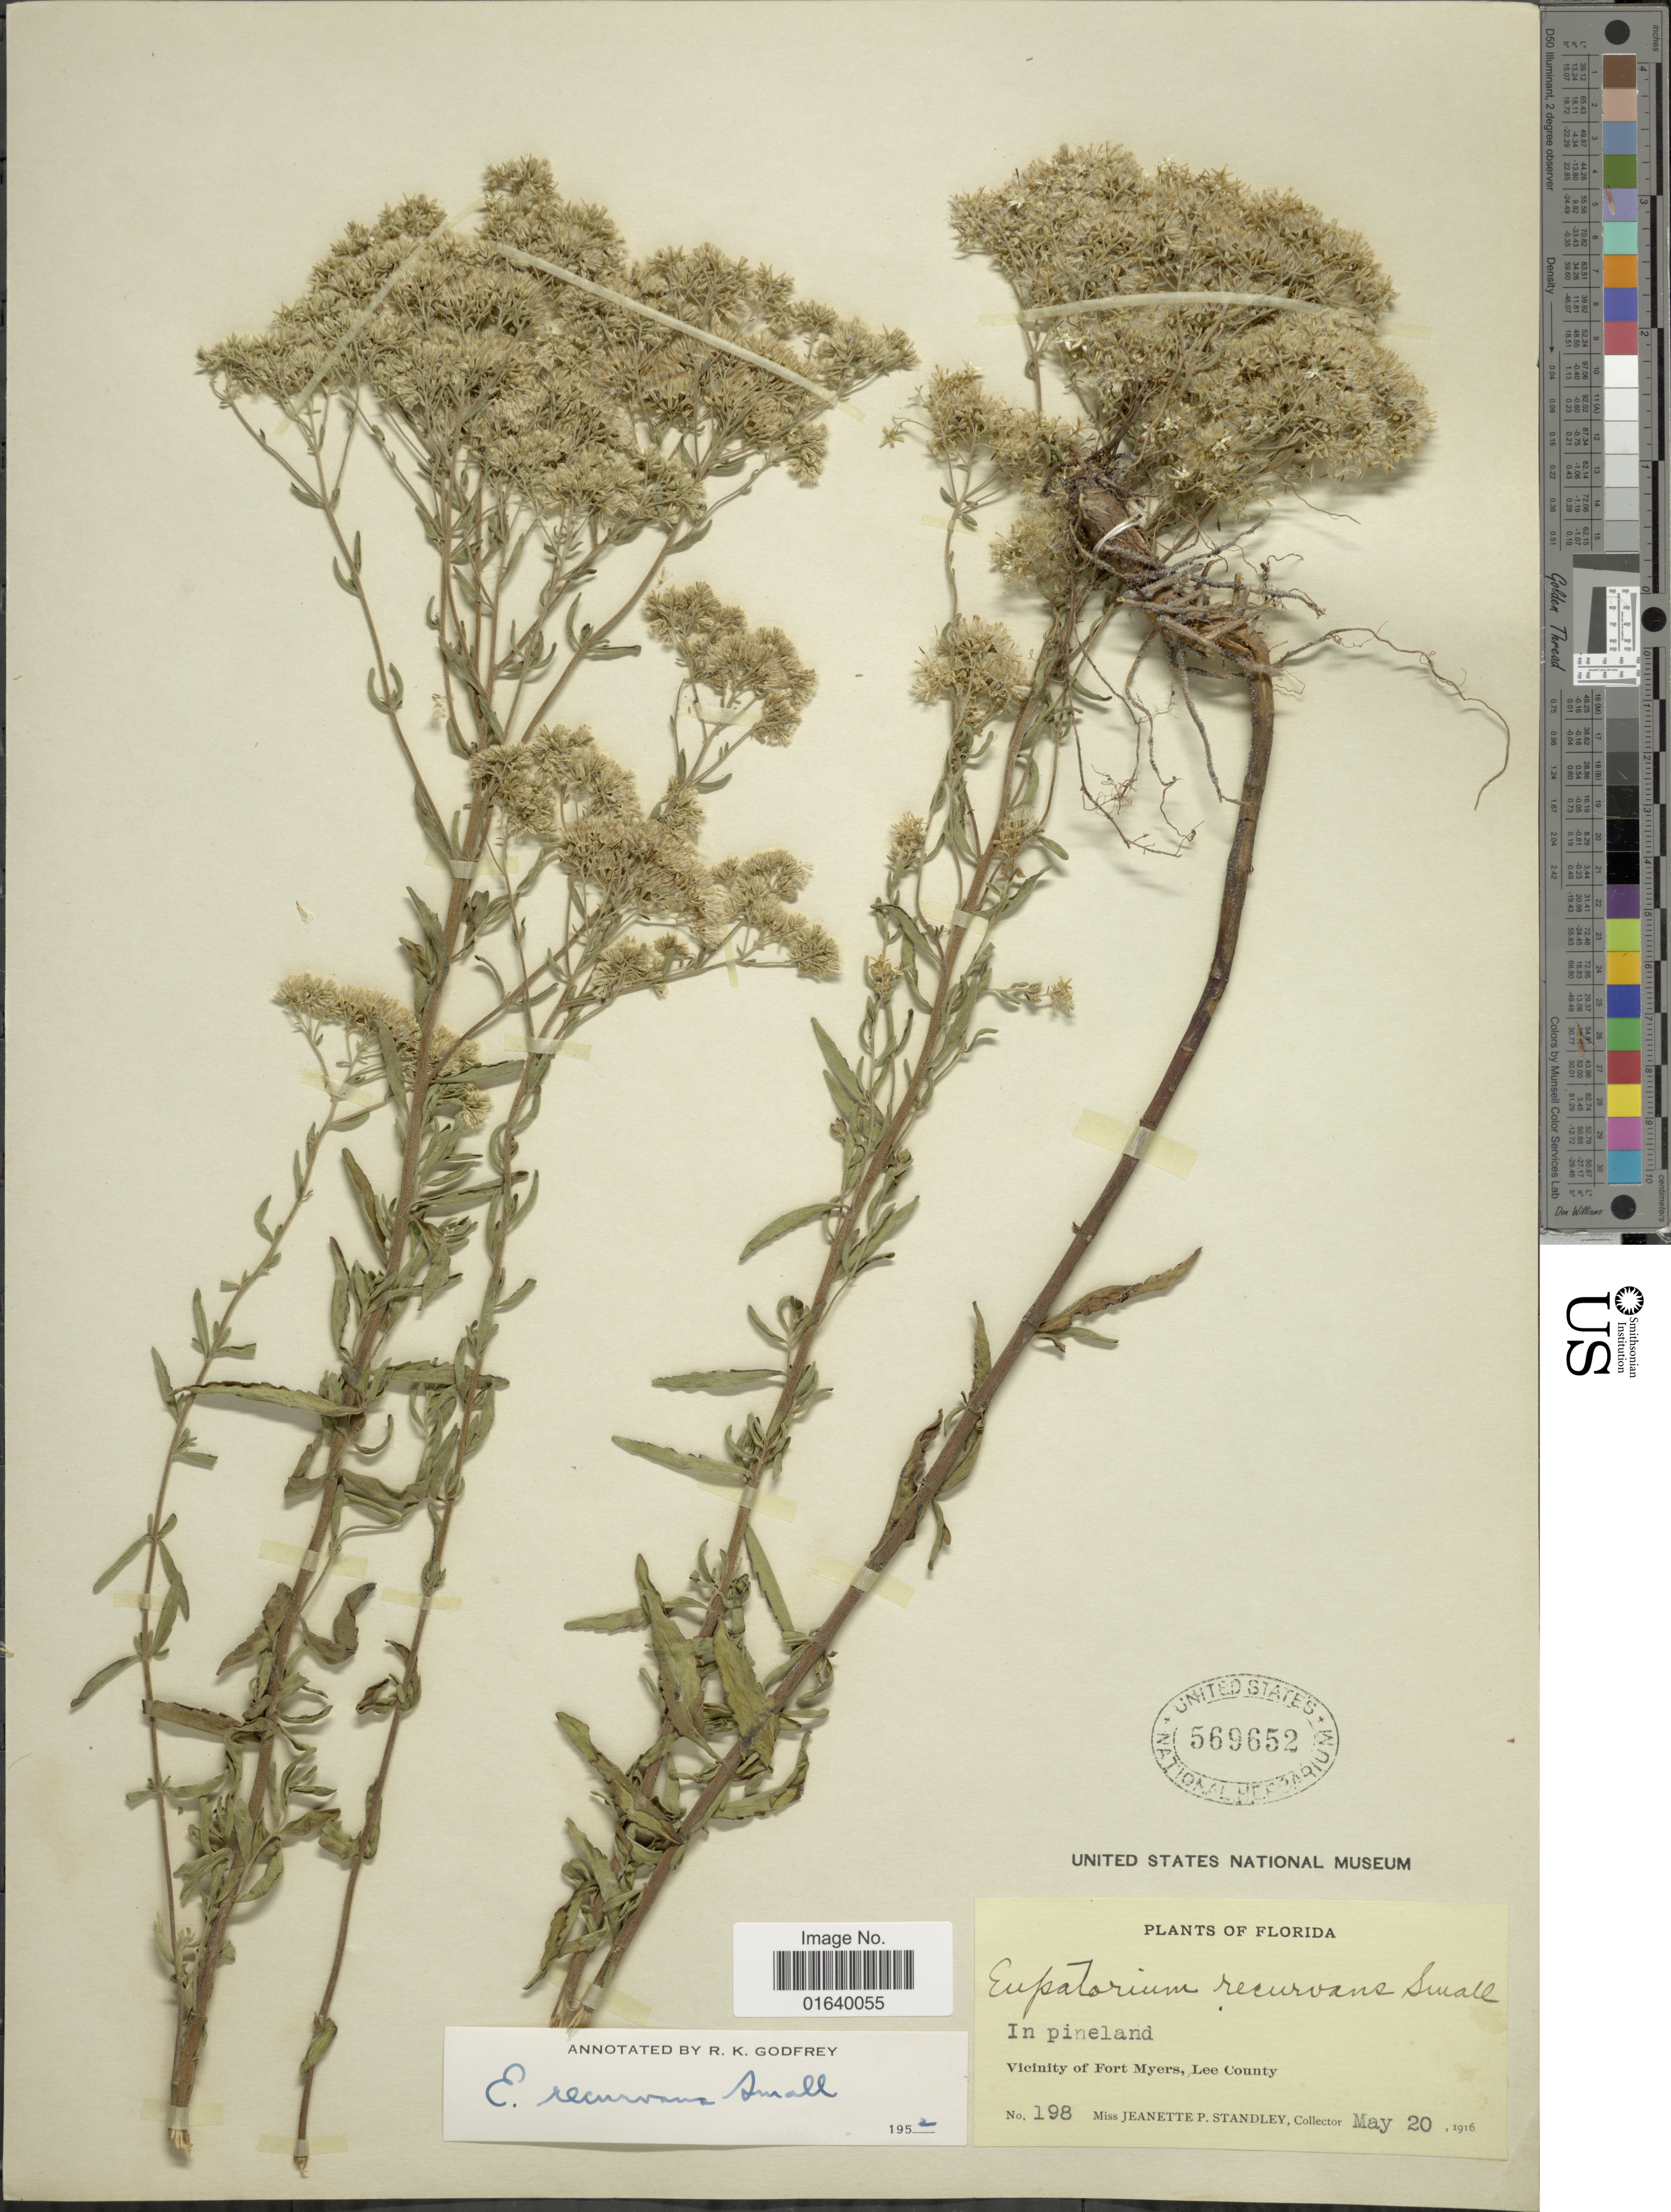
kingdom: Plantae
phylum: Tracheophyta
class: Magnoliopsida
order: Asterales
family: Asteraceae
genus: Eupatorium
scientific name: Eupatorium recurvans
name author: Small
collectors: J. P. Standley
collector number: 198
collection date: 1916-05-20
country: United States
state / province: Florida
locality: In pineland, Vicinity of Fort Myers, Lee County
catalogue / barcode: US 569652